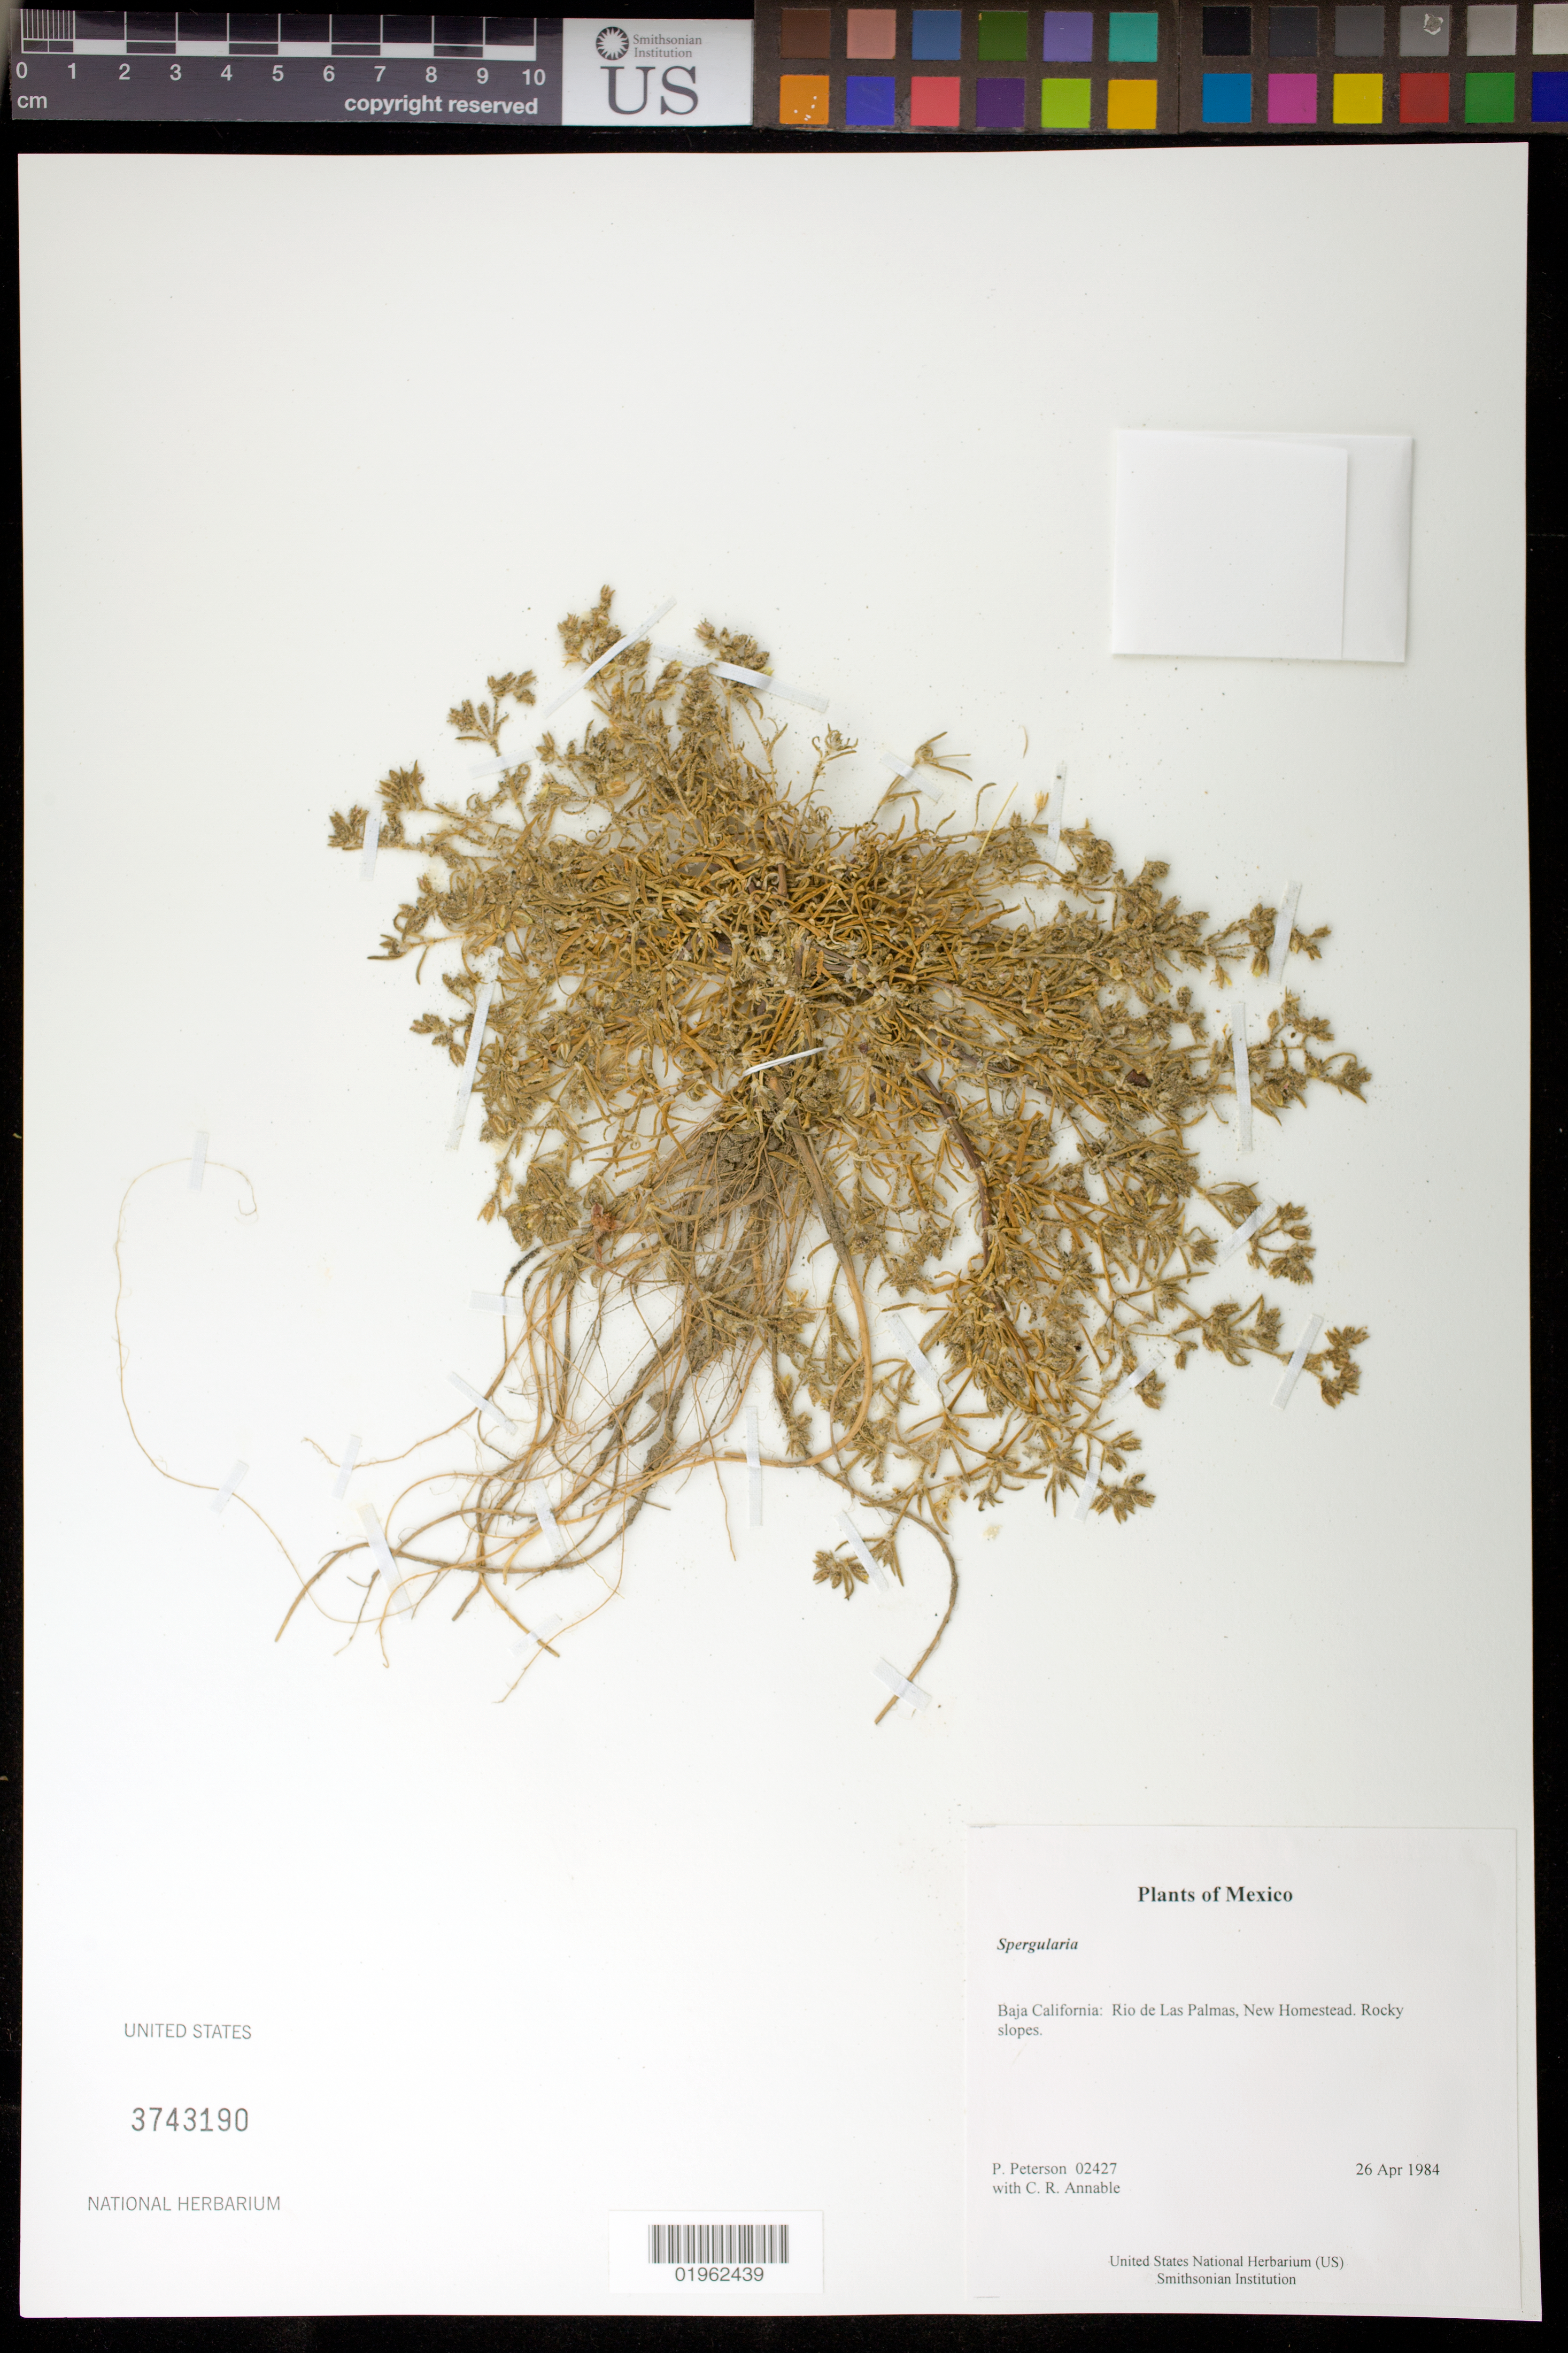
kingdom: Plantae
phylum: Tracheophyta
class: Magnoliopsida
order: Caryophyllales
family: Caryophyllaceae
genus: Spergularia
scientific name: Spergularia sp.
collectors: P. M. Peterson & C. R. Annable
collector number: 02427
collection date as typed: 26 Apr 1984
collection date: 1984-04-26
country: Mexico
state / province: Baja California Norte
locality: Rio de Las Palmas, New Homestead.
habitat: Rocky slopes.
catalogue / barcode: US 3743190